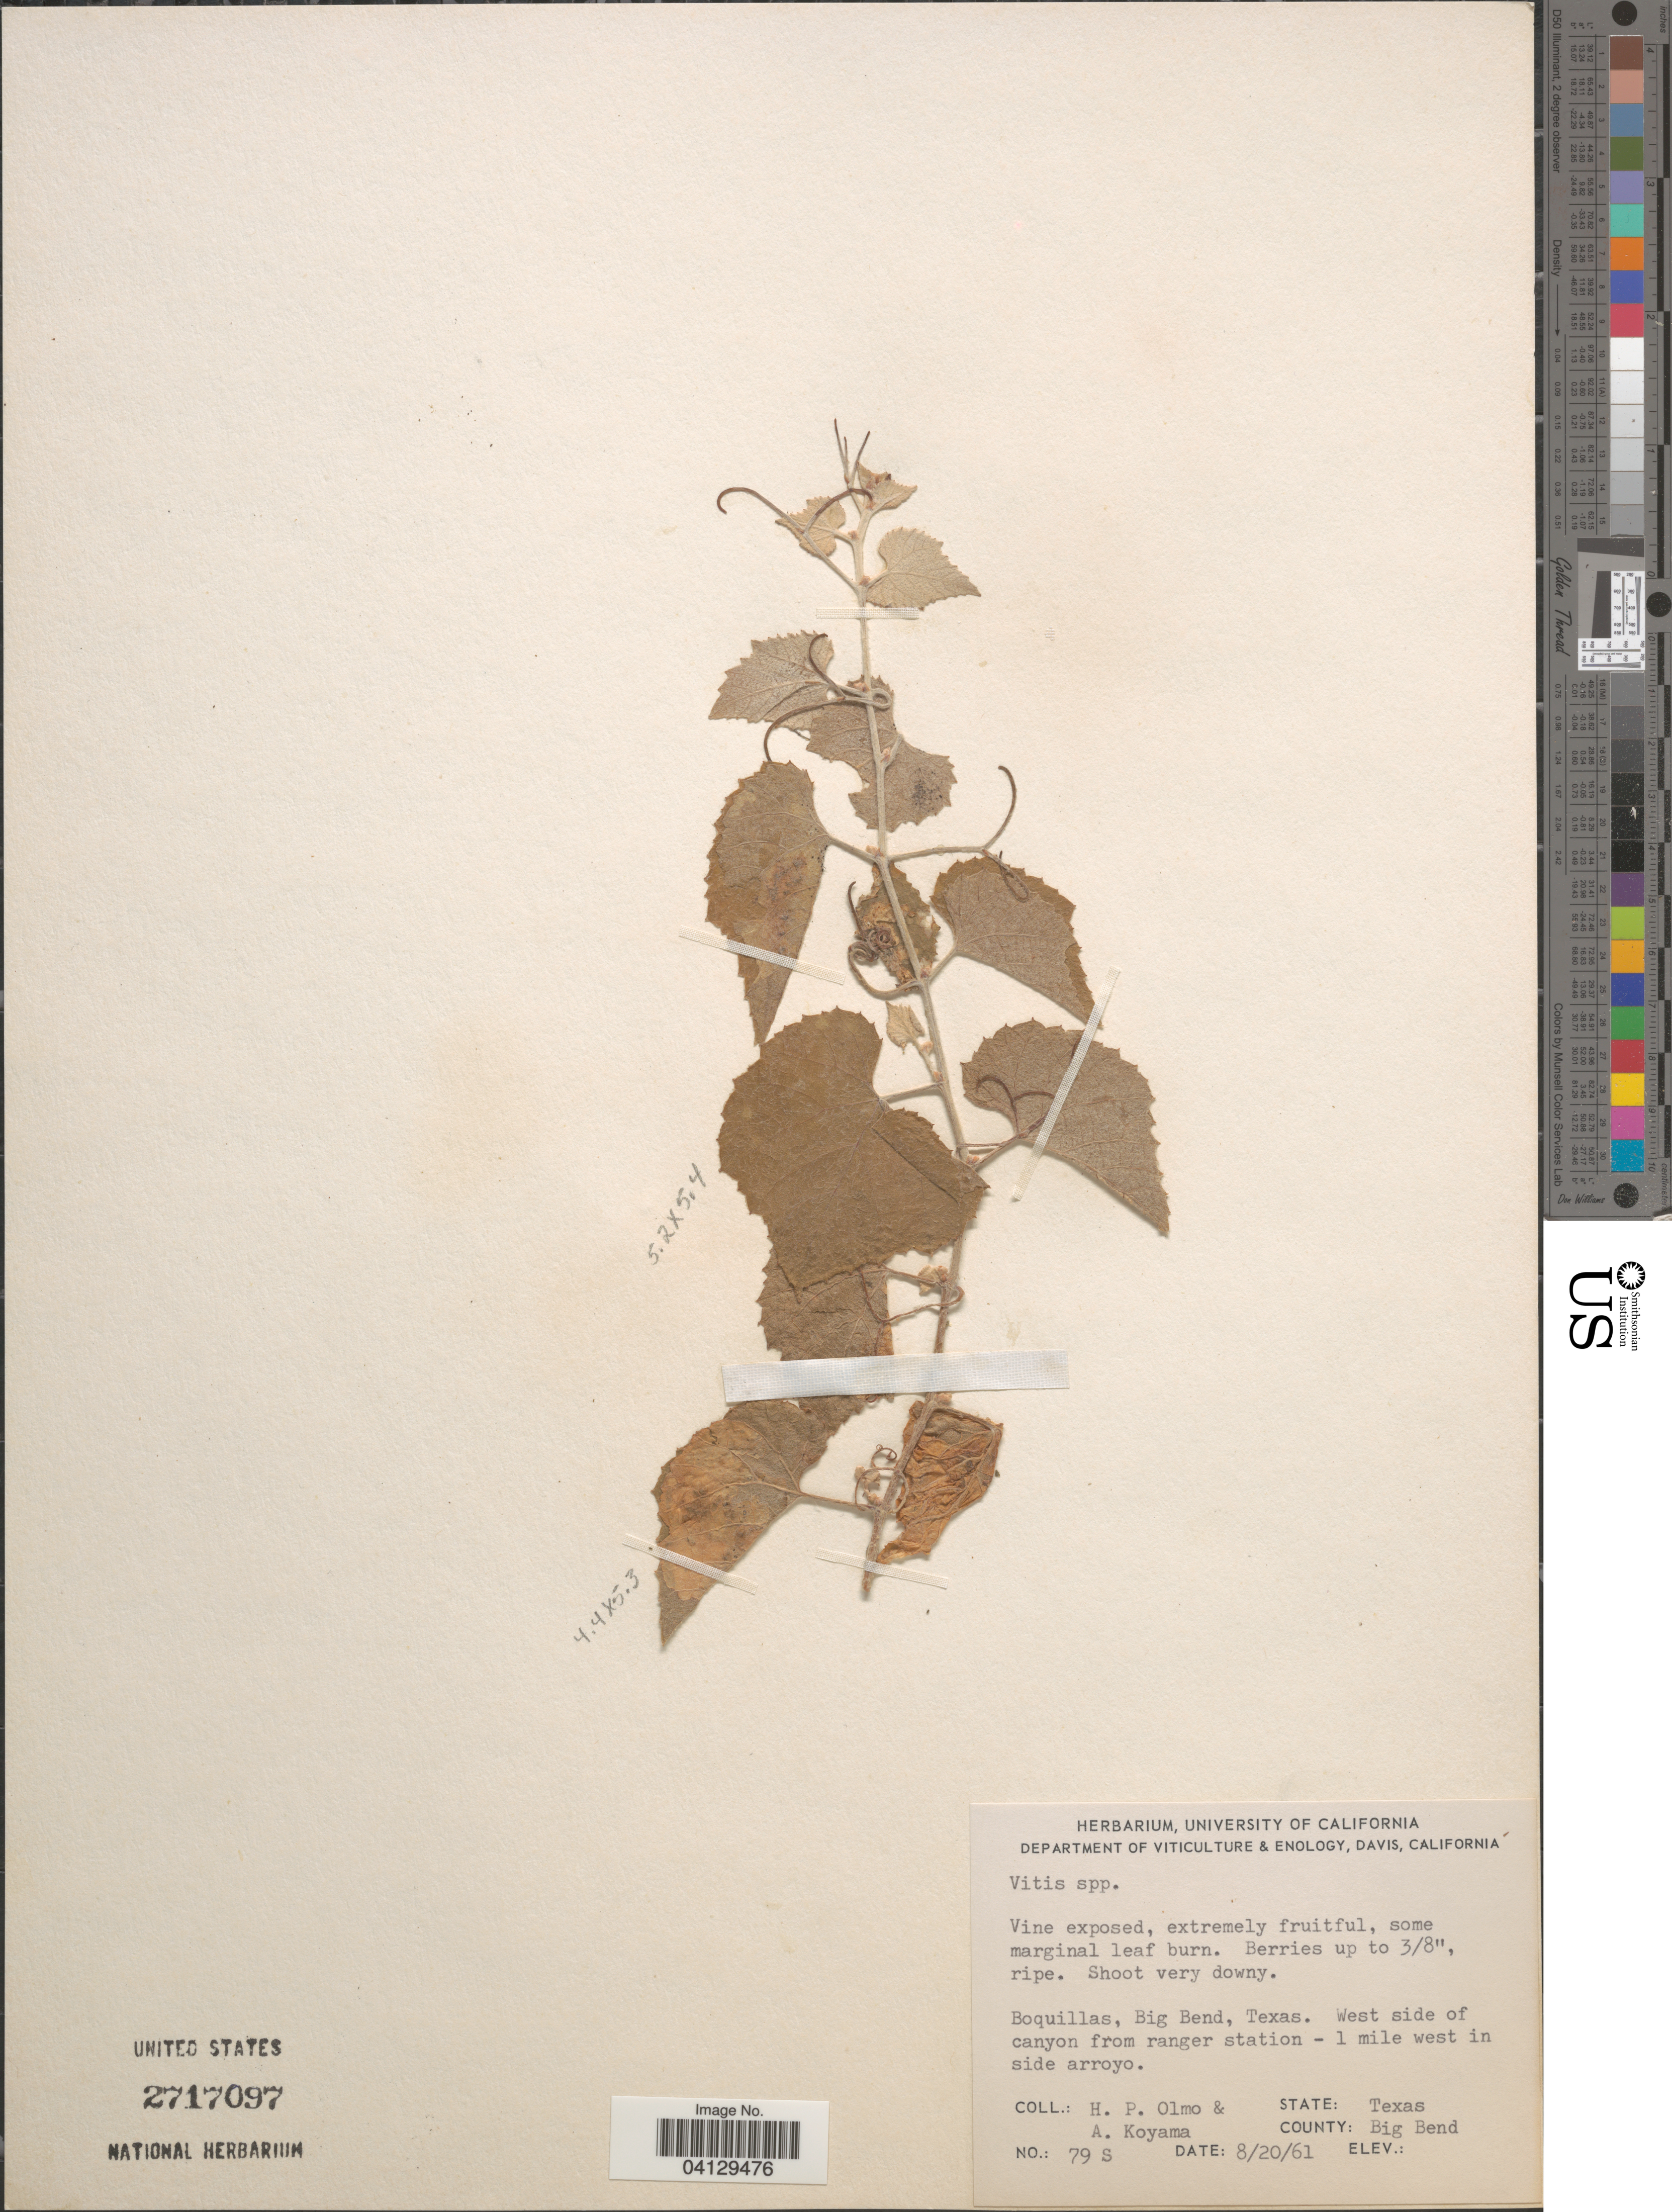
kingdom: Plantae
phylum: Tracheophyta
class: Magnoliopsida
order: Vitales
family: Vitaceae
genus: Vitis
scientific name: Vitis sp.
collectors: H. Olmo & A. Koyama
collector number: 79S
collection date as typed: Transcribed d/m/y: 20/8/61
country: United States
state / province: Texas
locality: Boquillas, Big Bend. West side of canyon from ranger station - 1 mile west in side arroyo. County: Big Bend.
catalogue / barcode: US 2717097